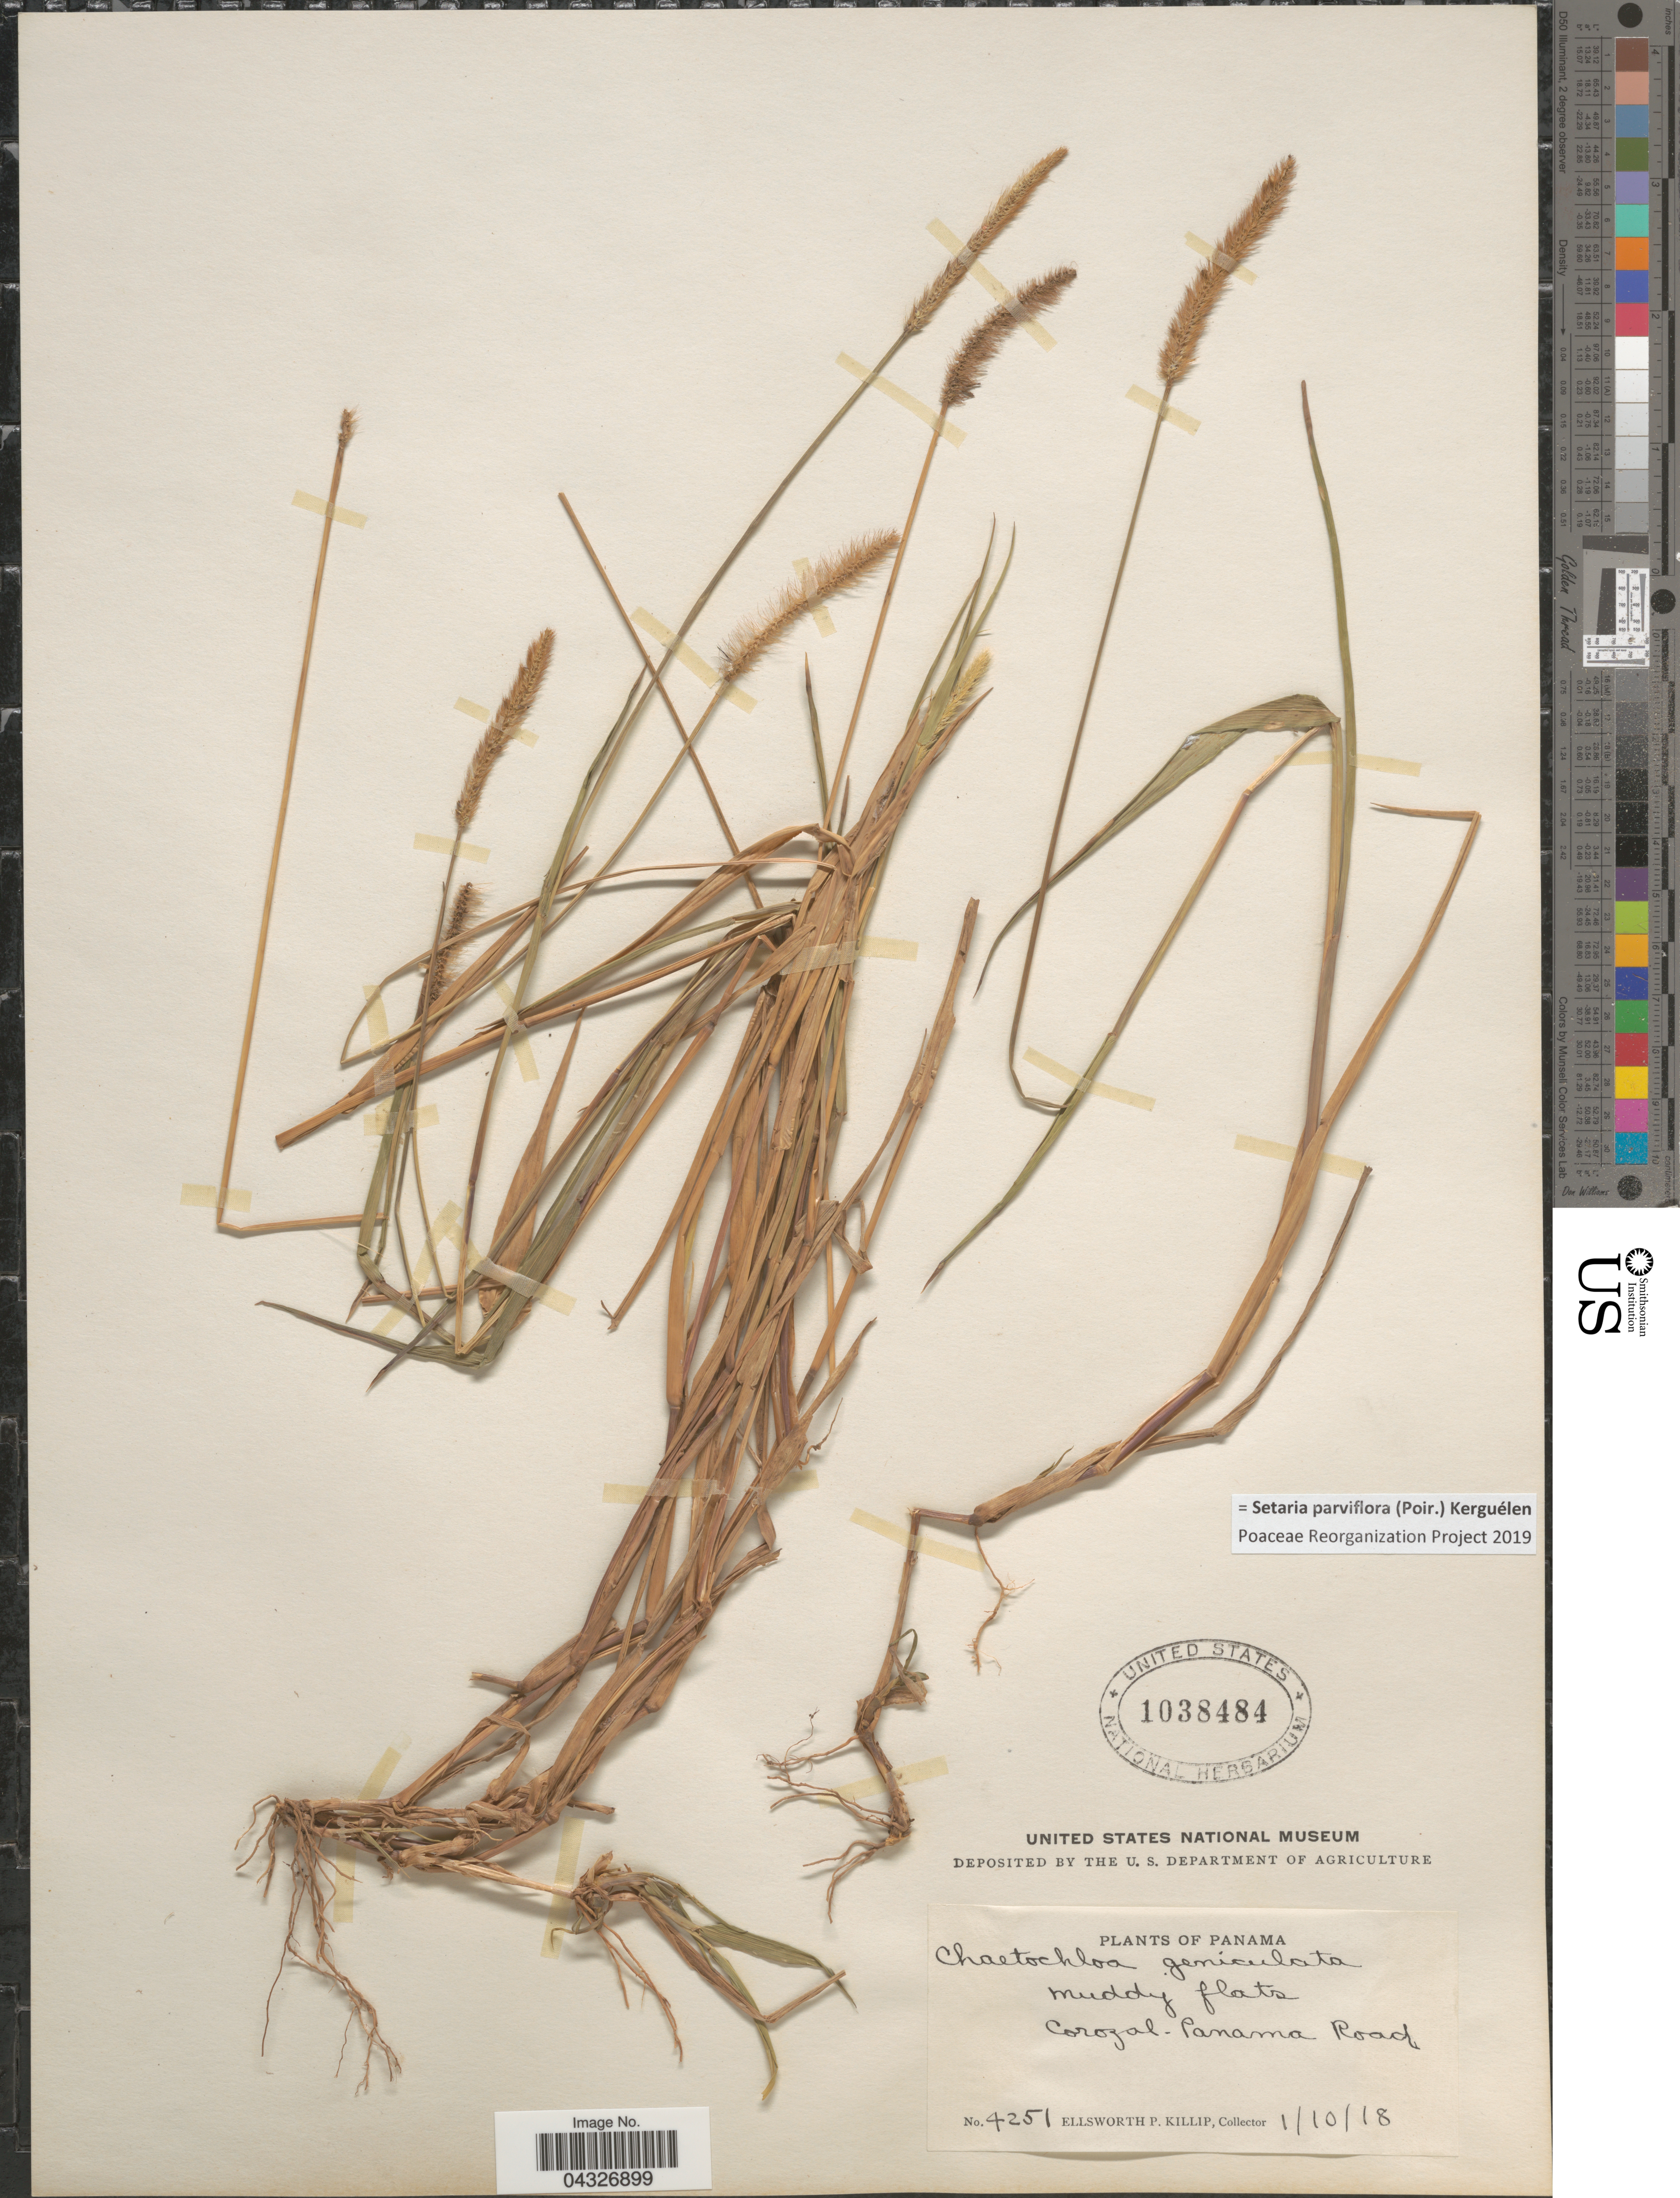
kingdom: Plantae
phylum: Tracheophyta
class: Liliopsida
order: Poales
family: Poaceae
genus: Setaria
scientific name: Setaria parviflora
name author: (Poir.) Kerguélen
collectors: E. P. Killip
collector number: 4251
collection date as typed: Transcribed d/m/y: 1/10/18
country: Panama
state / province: Panamá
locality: Corozal-Panama Road.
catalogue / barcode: US 1038484